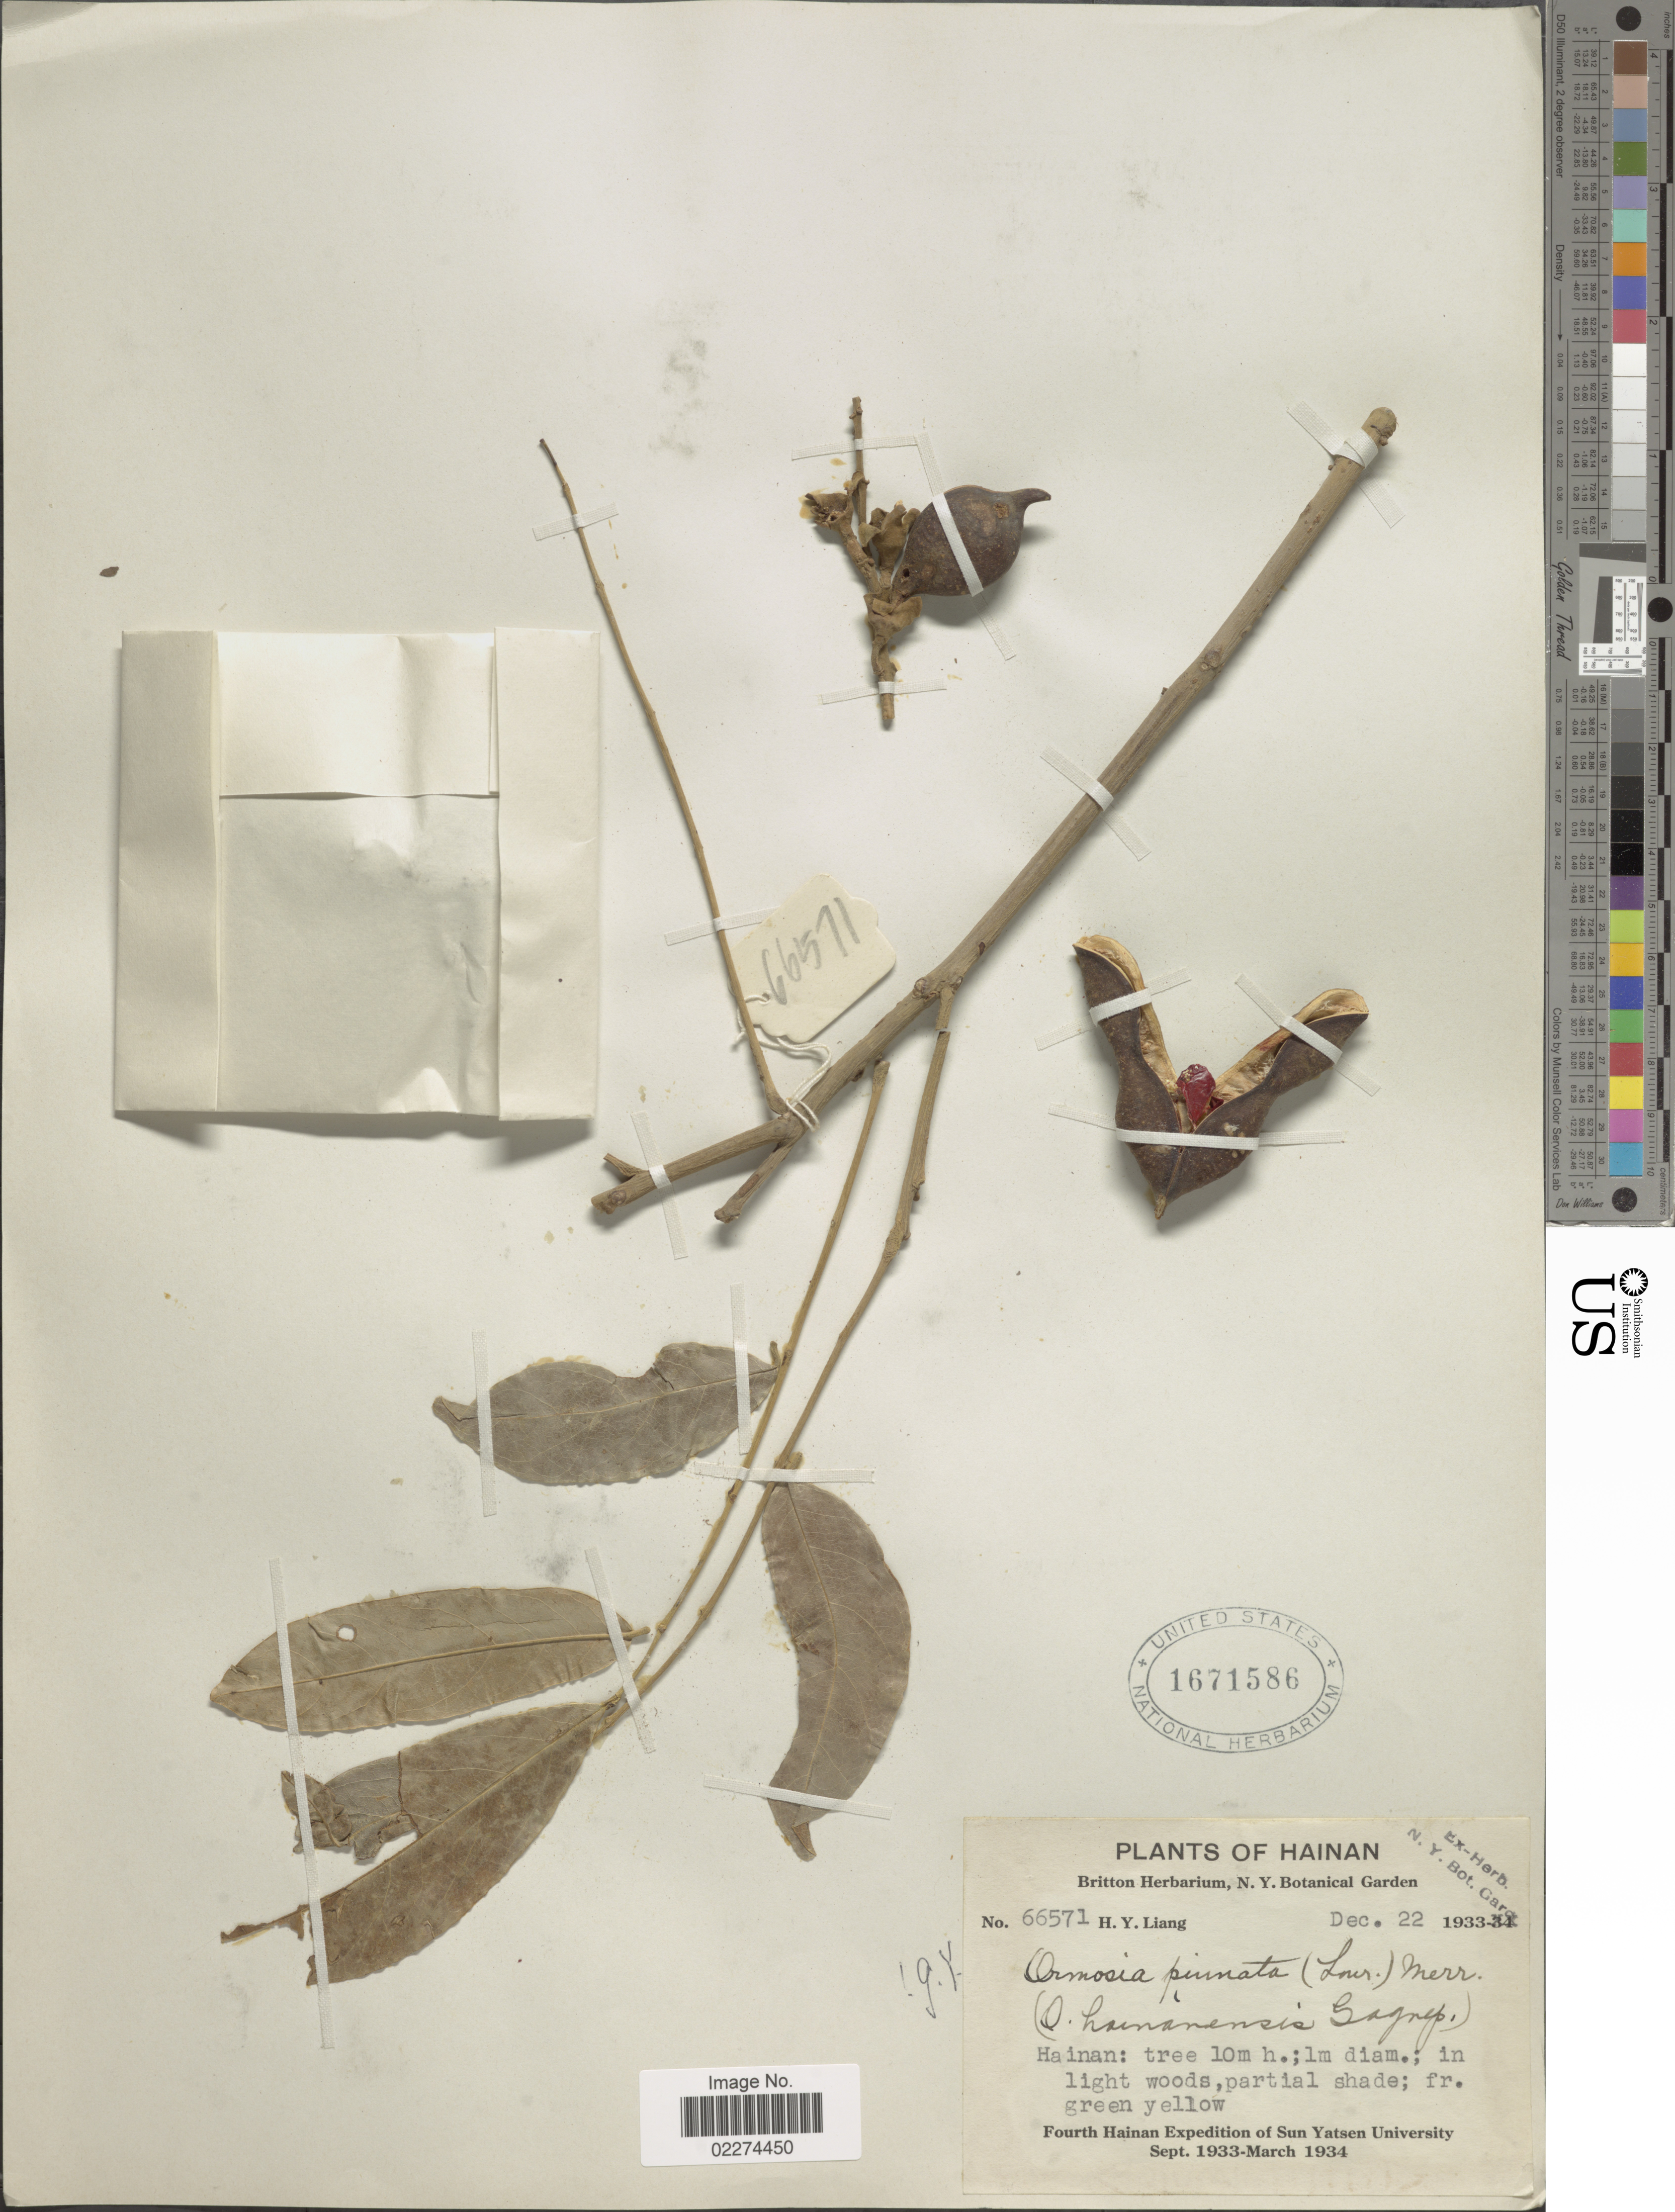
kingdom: Plantae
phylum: Tracheophyta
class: Magnoliopsida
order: Fabales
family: Fabaceae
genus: Ormosia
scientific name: Ormosia pinnata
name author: (Lour.) Merr.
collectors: H. Y. Liang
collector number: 66571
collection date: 1933-12-22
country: China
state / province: Hainan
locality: Hainan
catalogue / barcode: US 1671586